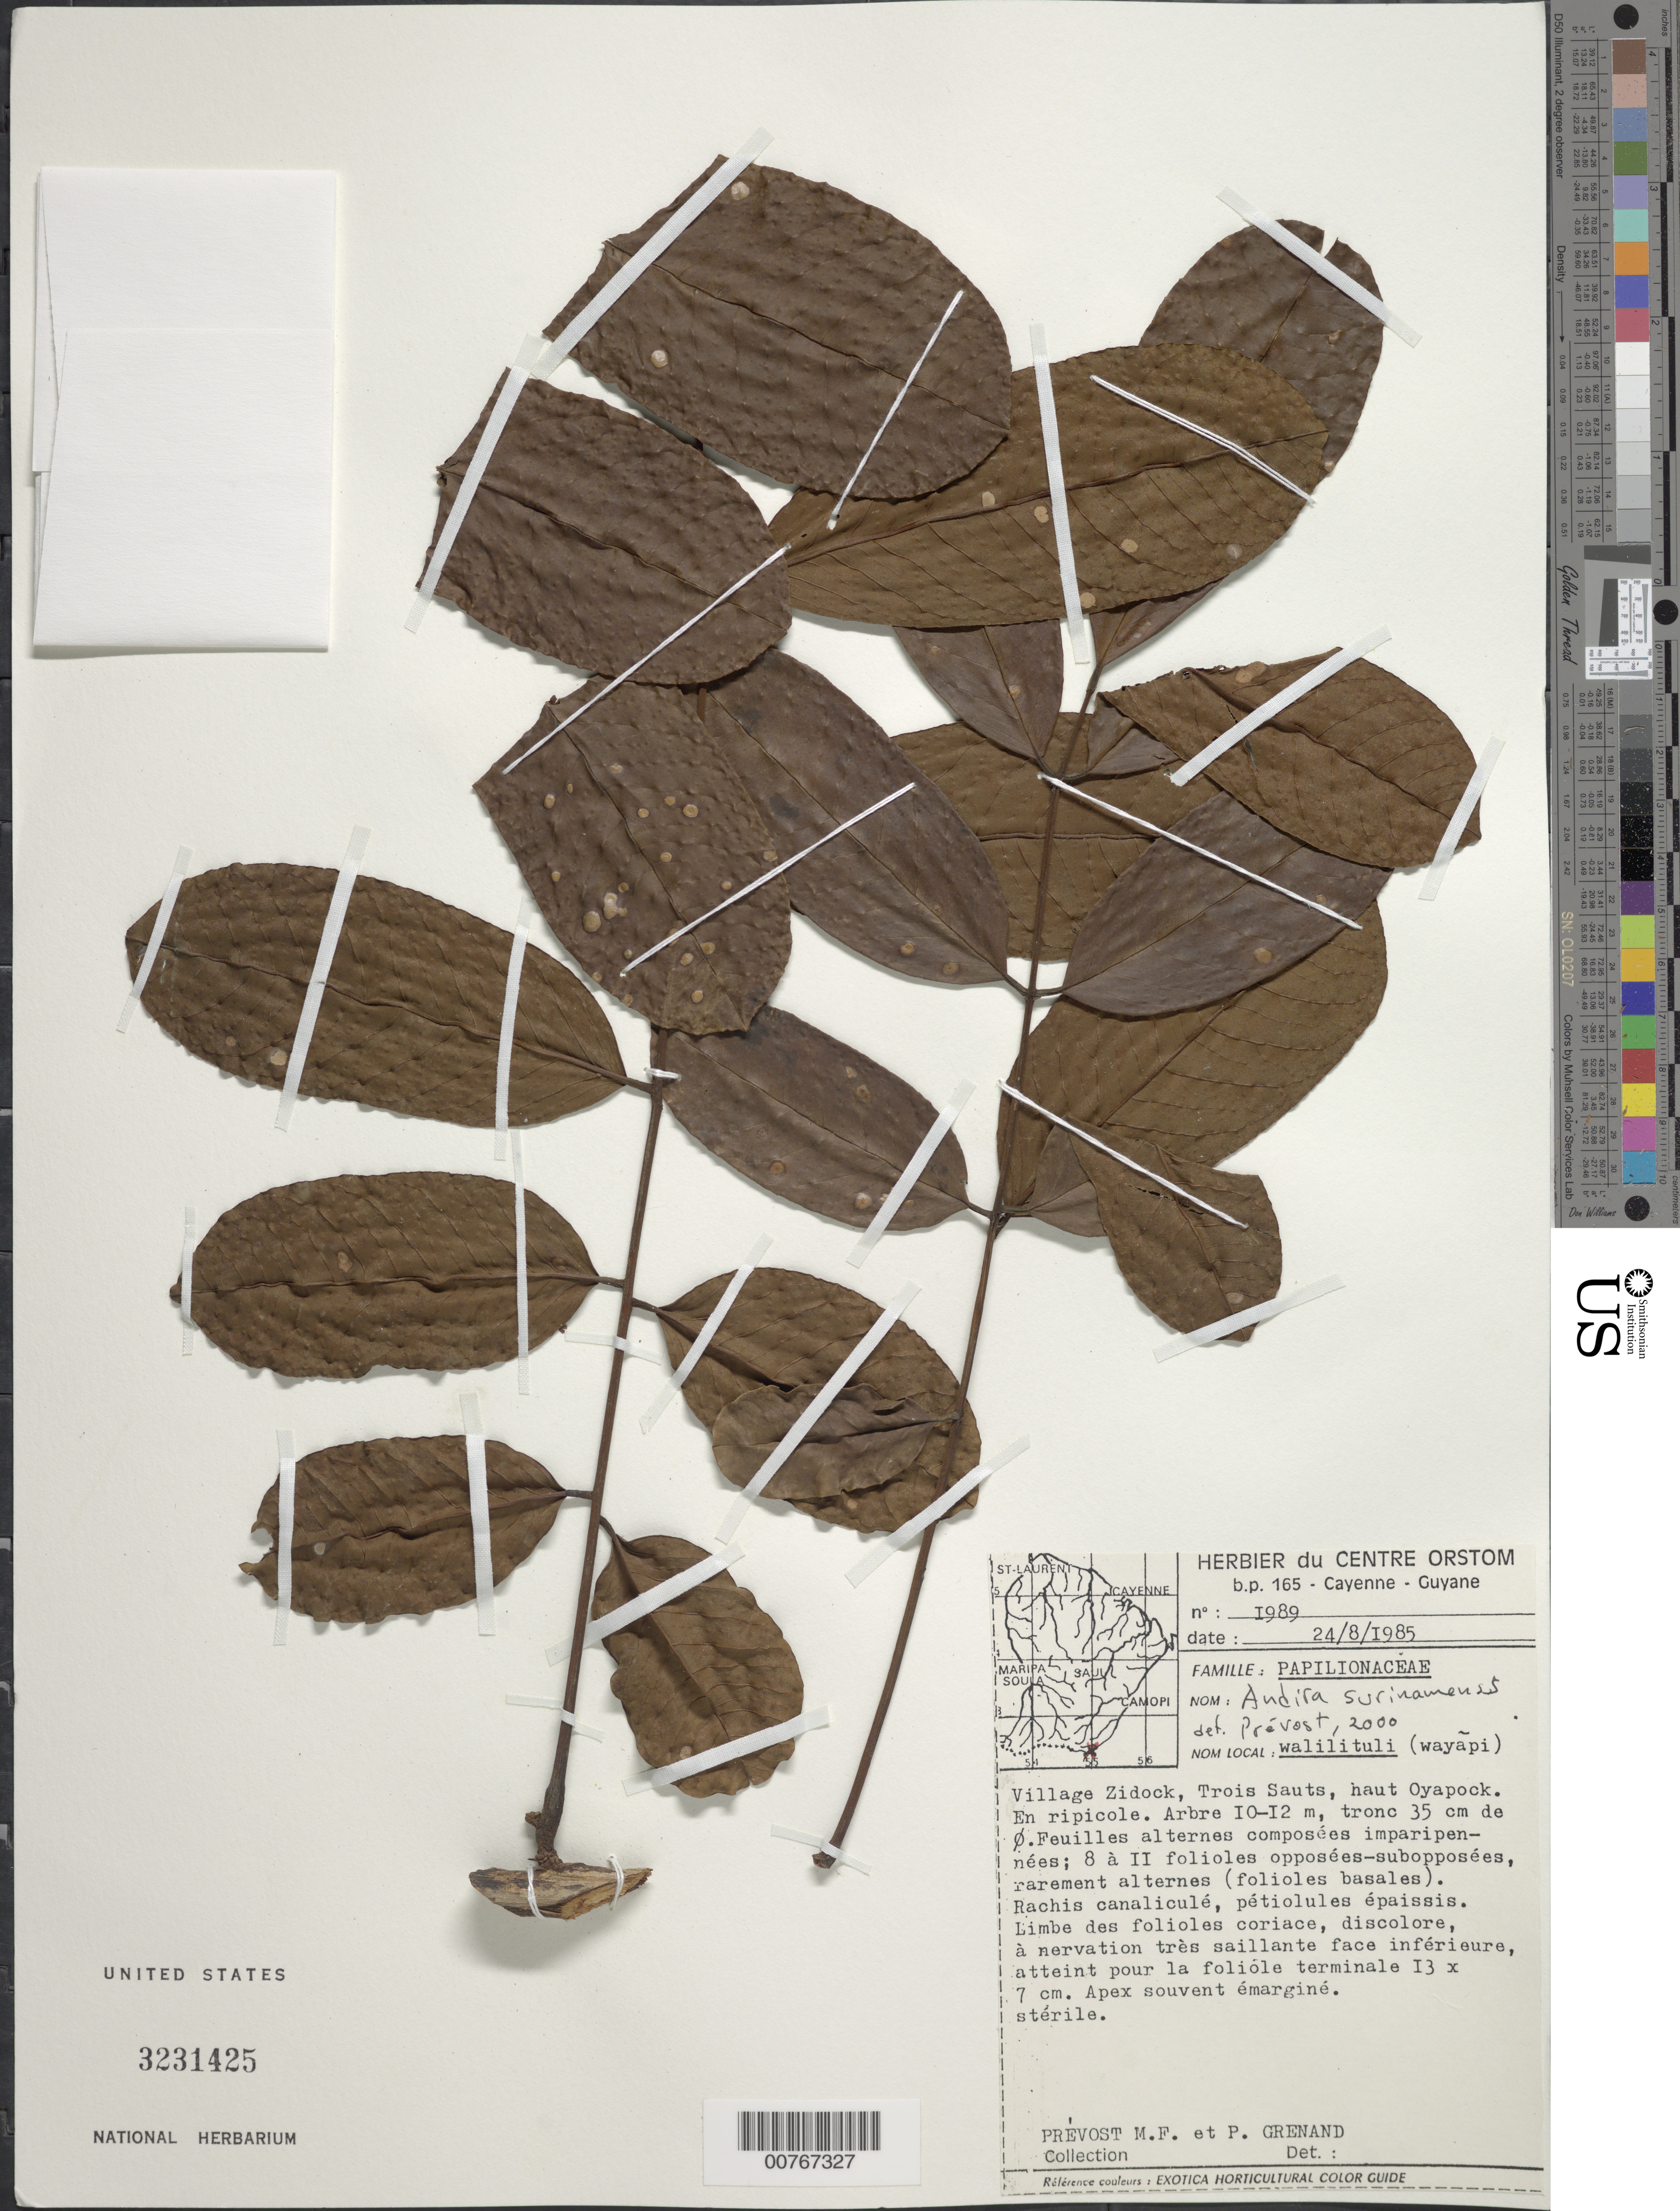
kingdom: Plantae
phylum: Tracheophyta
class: Magnoliopsida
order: Fabales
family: Fabaceae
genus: Andira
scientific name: Andira surinamensis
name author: (Bondt) Splitg. ex Amshoff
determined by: Prévost, M.-F.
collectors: M.-F. Prévost & P. Grenand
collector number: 1989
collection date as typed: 24-Aug-85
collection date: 1985-08-24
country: French Guiana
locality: Trois Sauts (Haut Oyapock), Zidockville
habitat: Ripicole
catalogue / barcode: US 3231425